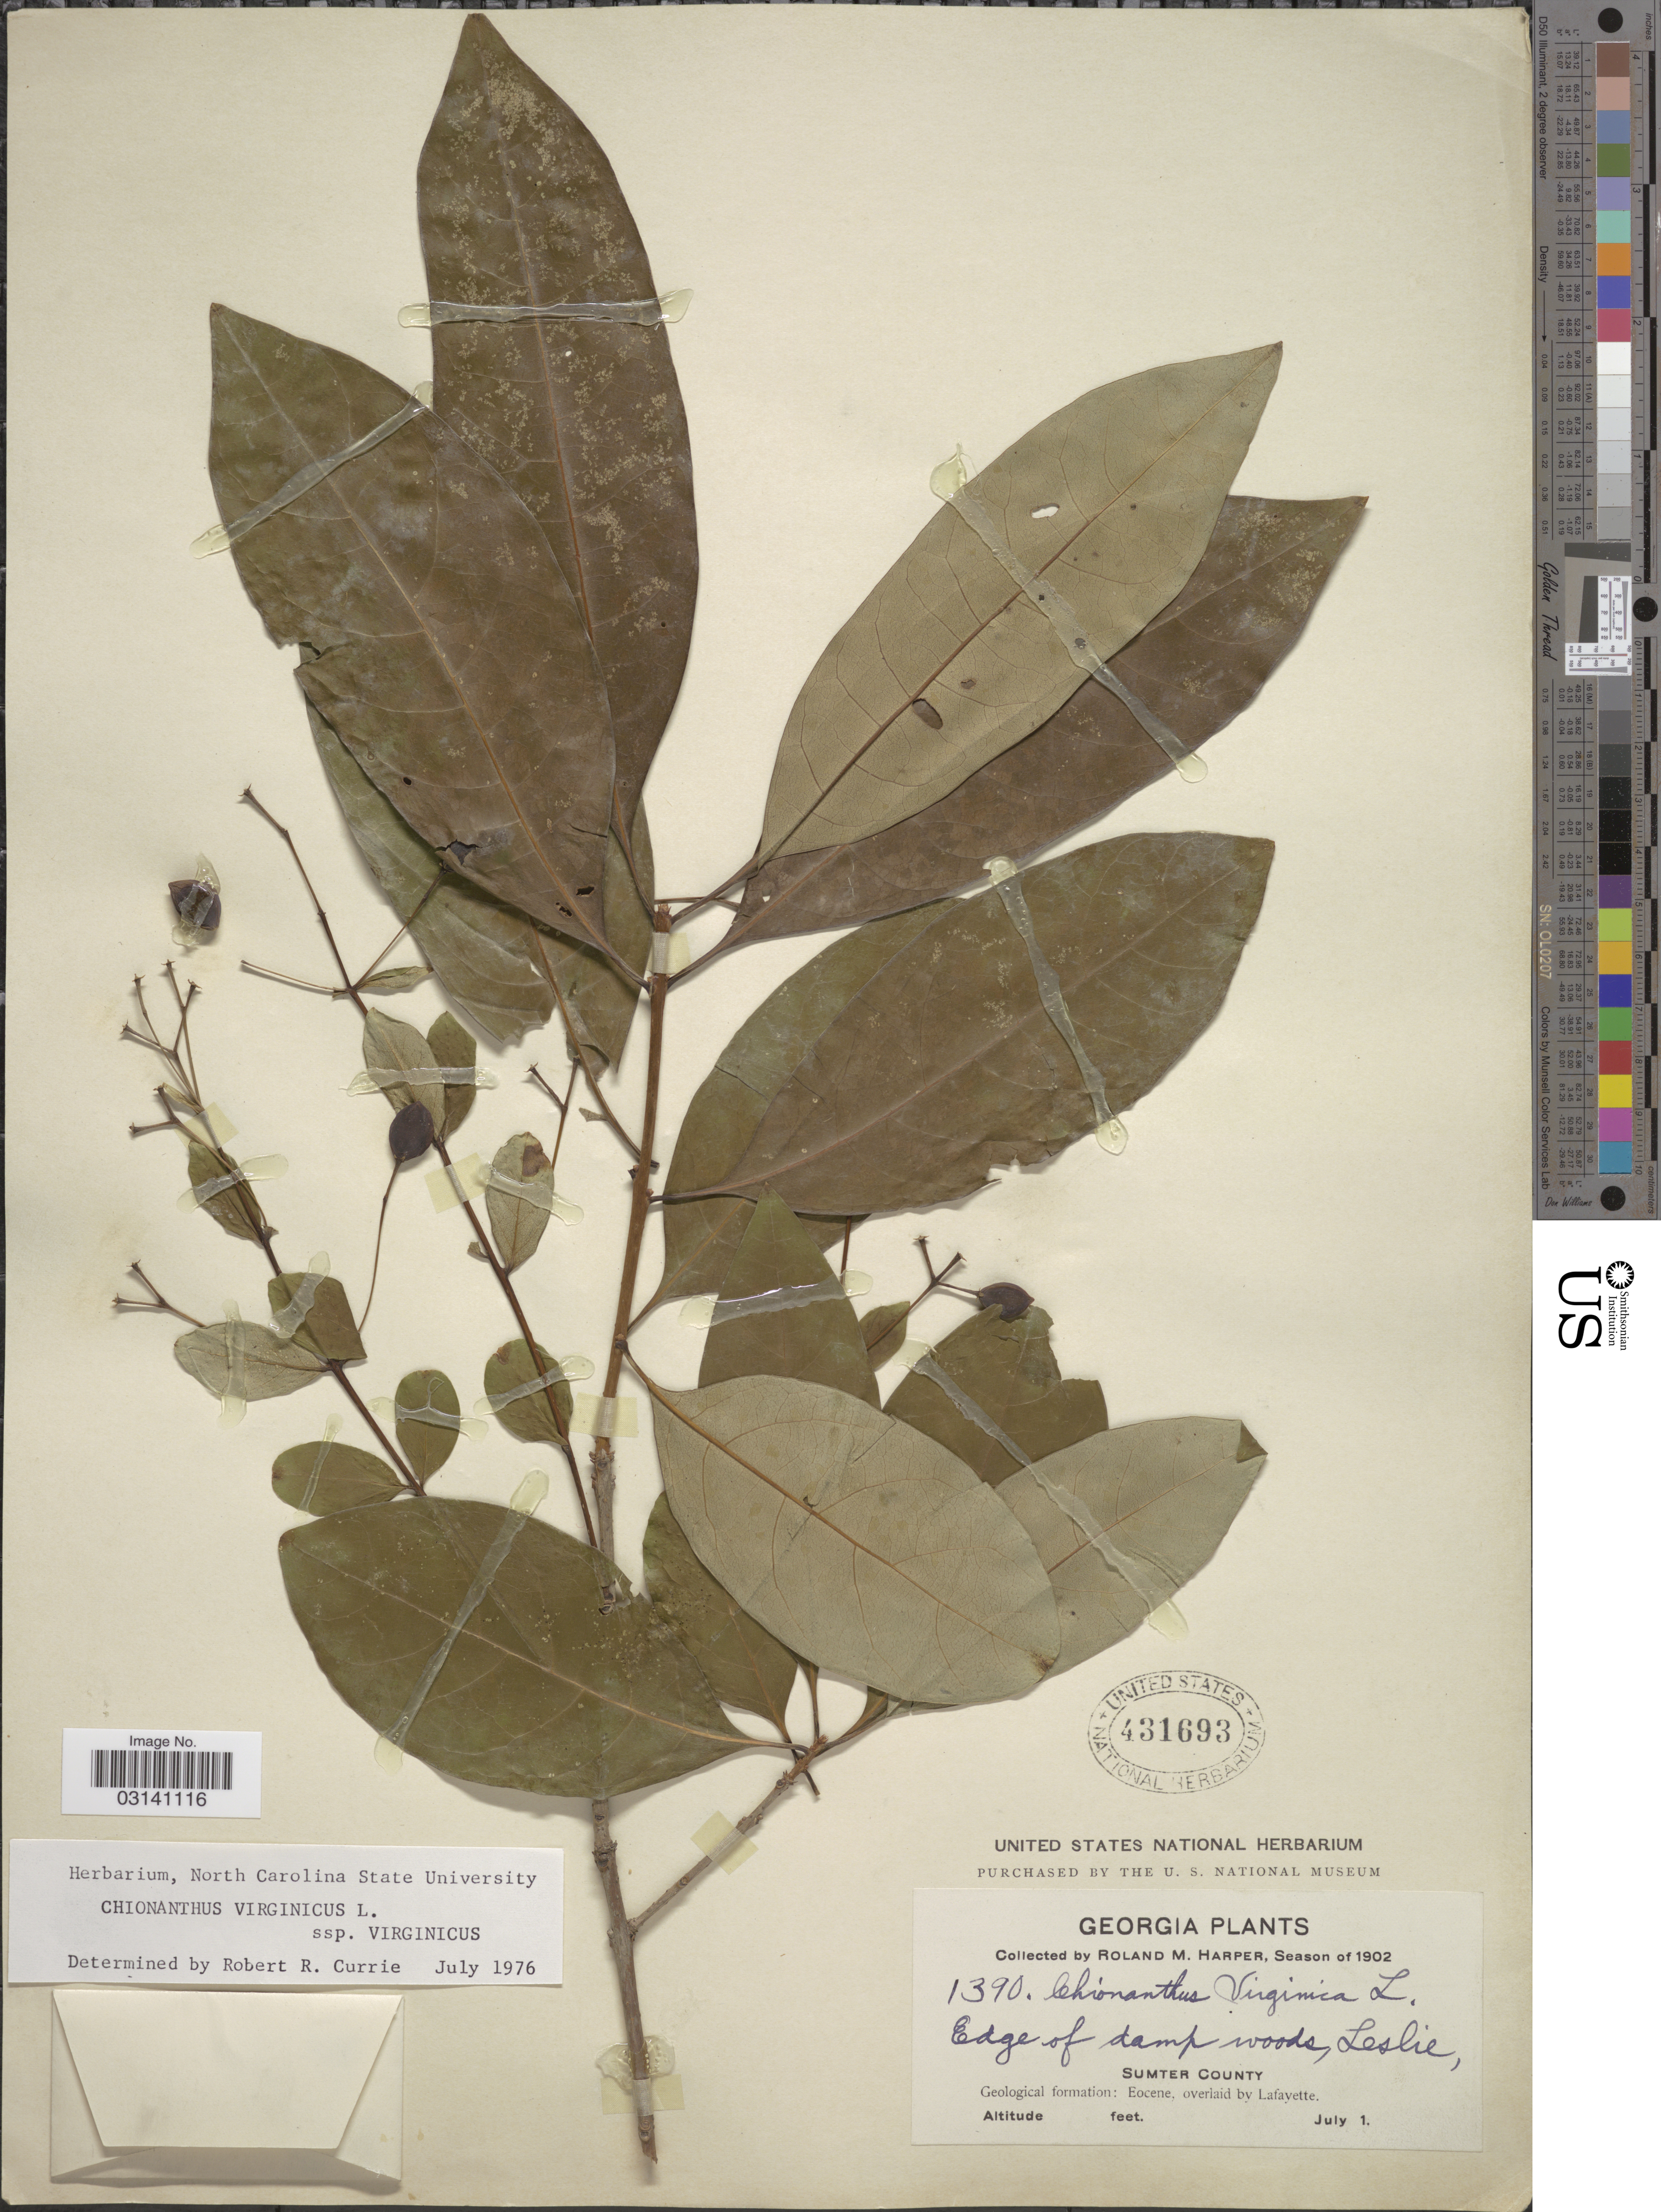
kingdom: Plantae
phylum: Tracheophyta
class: Magnoliopsida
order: Lamiales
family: Oleaceae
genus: Chionanthus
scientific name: Chionanthus virginicus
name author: L.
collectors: R. M. Harper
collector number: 1390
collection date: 1902-07-01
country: United States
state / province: Georgia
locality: Edge of damp woods, Leslie, Sumter County.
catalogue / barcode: US 431693